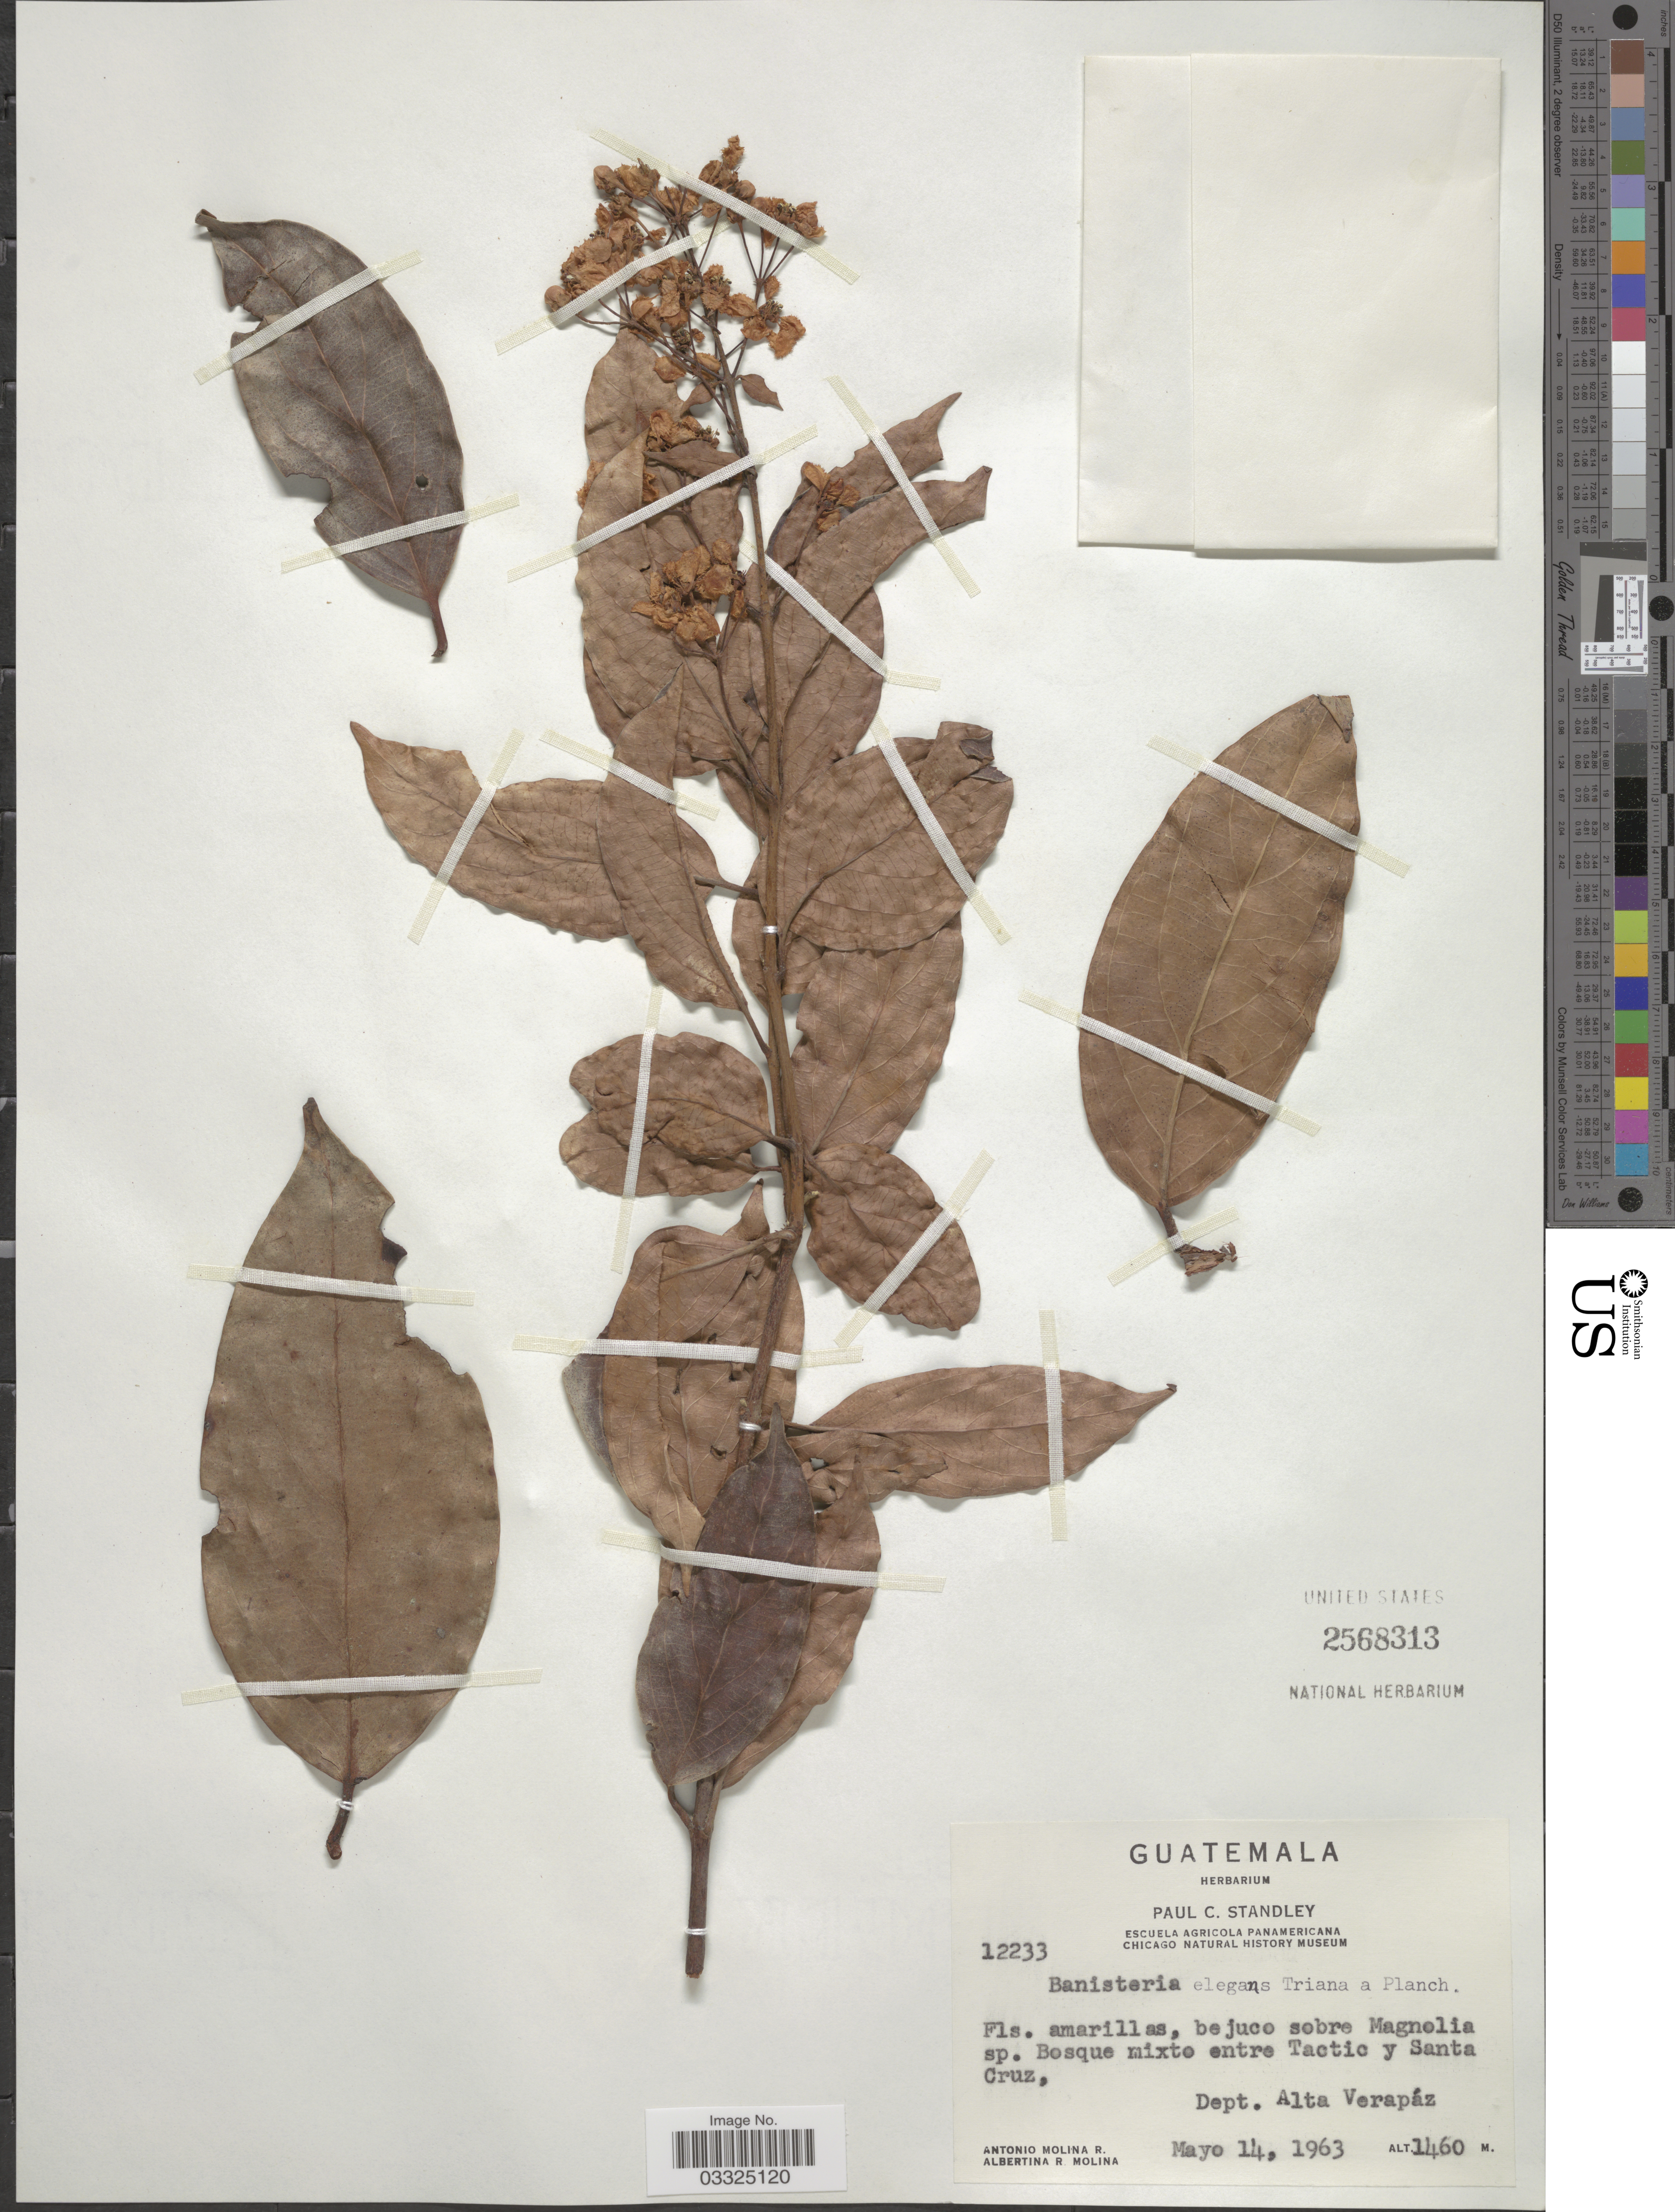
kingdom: Plantae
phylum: Tracheophyta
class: Magnoliopsida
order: Malpighiales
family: Malpighiaceae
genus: Banisteriopsis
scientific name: Banisteriopsis elegans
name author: (Triana & Planch.) Sandwith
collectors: A. Molina R. & A. R. Molina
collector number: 12233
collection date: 1963-05-14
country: Guatemala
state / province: Alta Verapaz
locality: Bosque mixto entre Tactic y Santa Cruz, Dept. Alta Verapáz.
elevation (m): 1460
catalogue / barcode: US 2568313